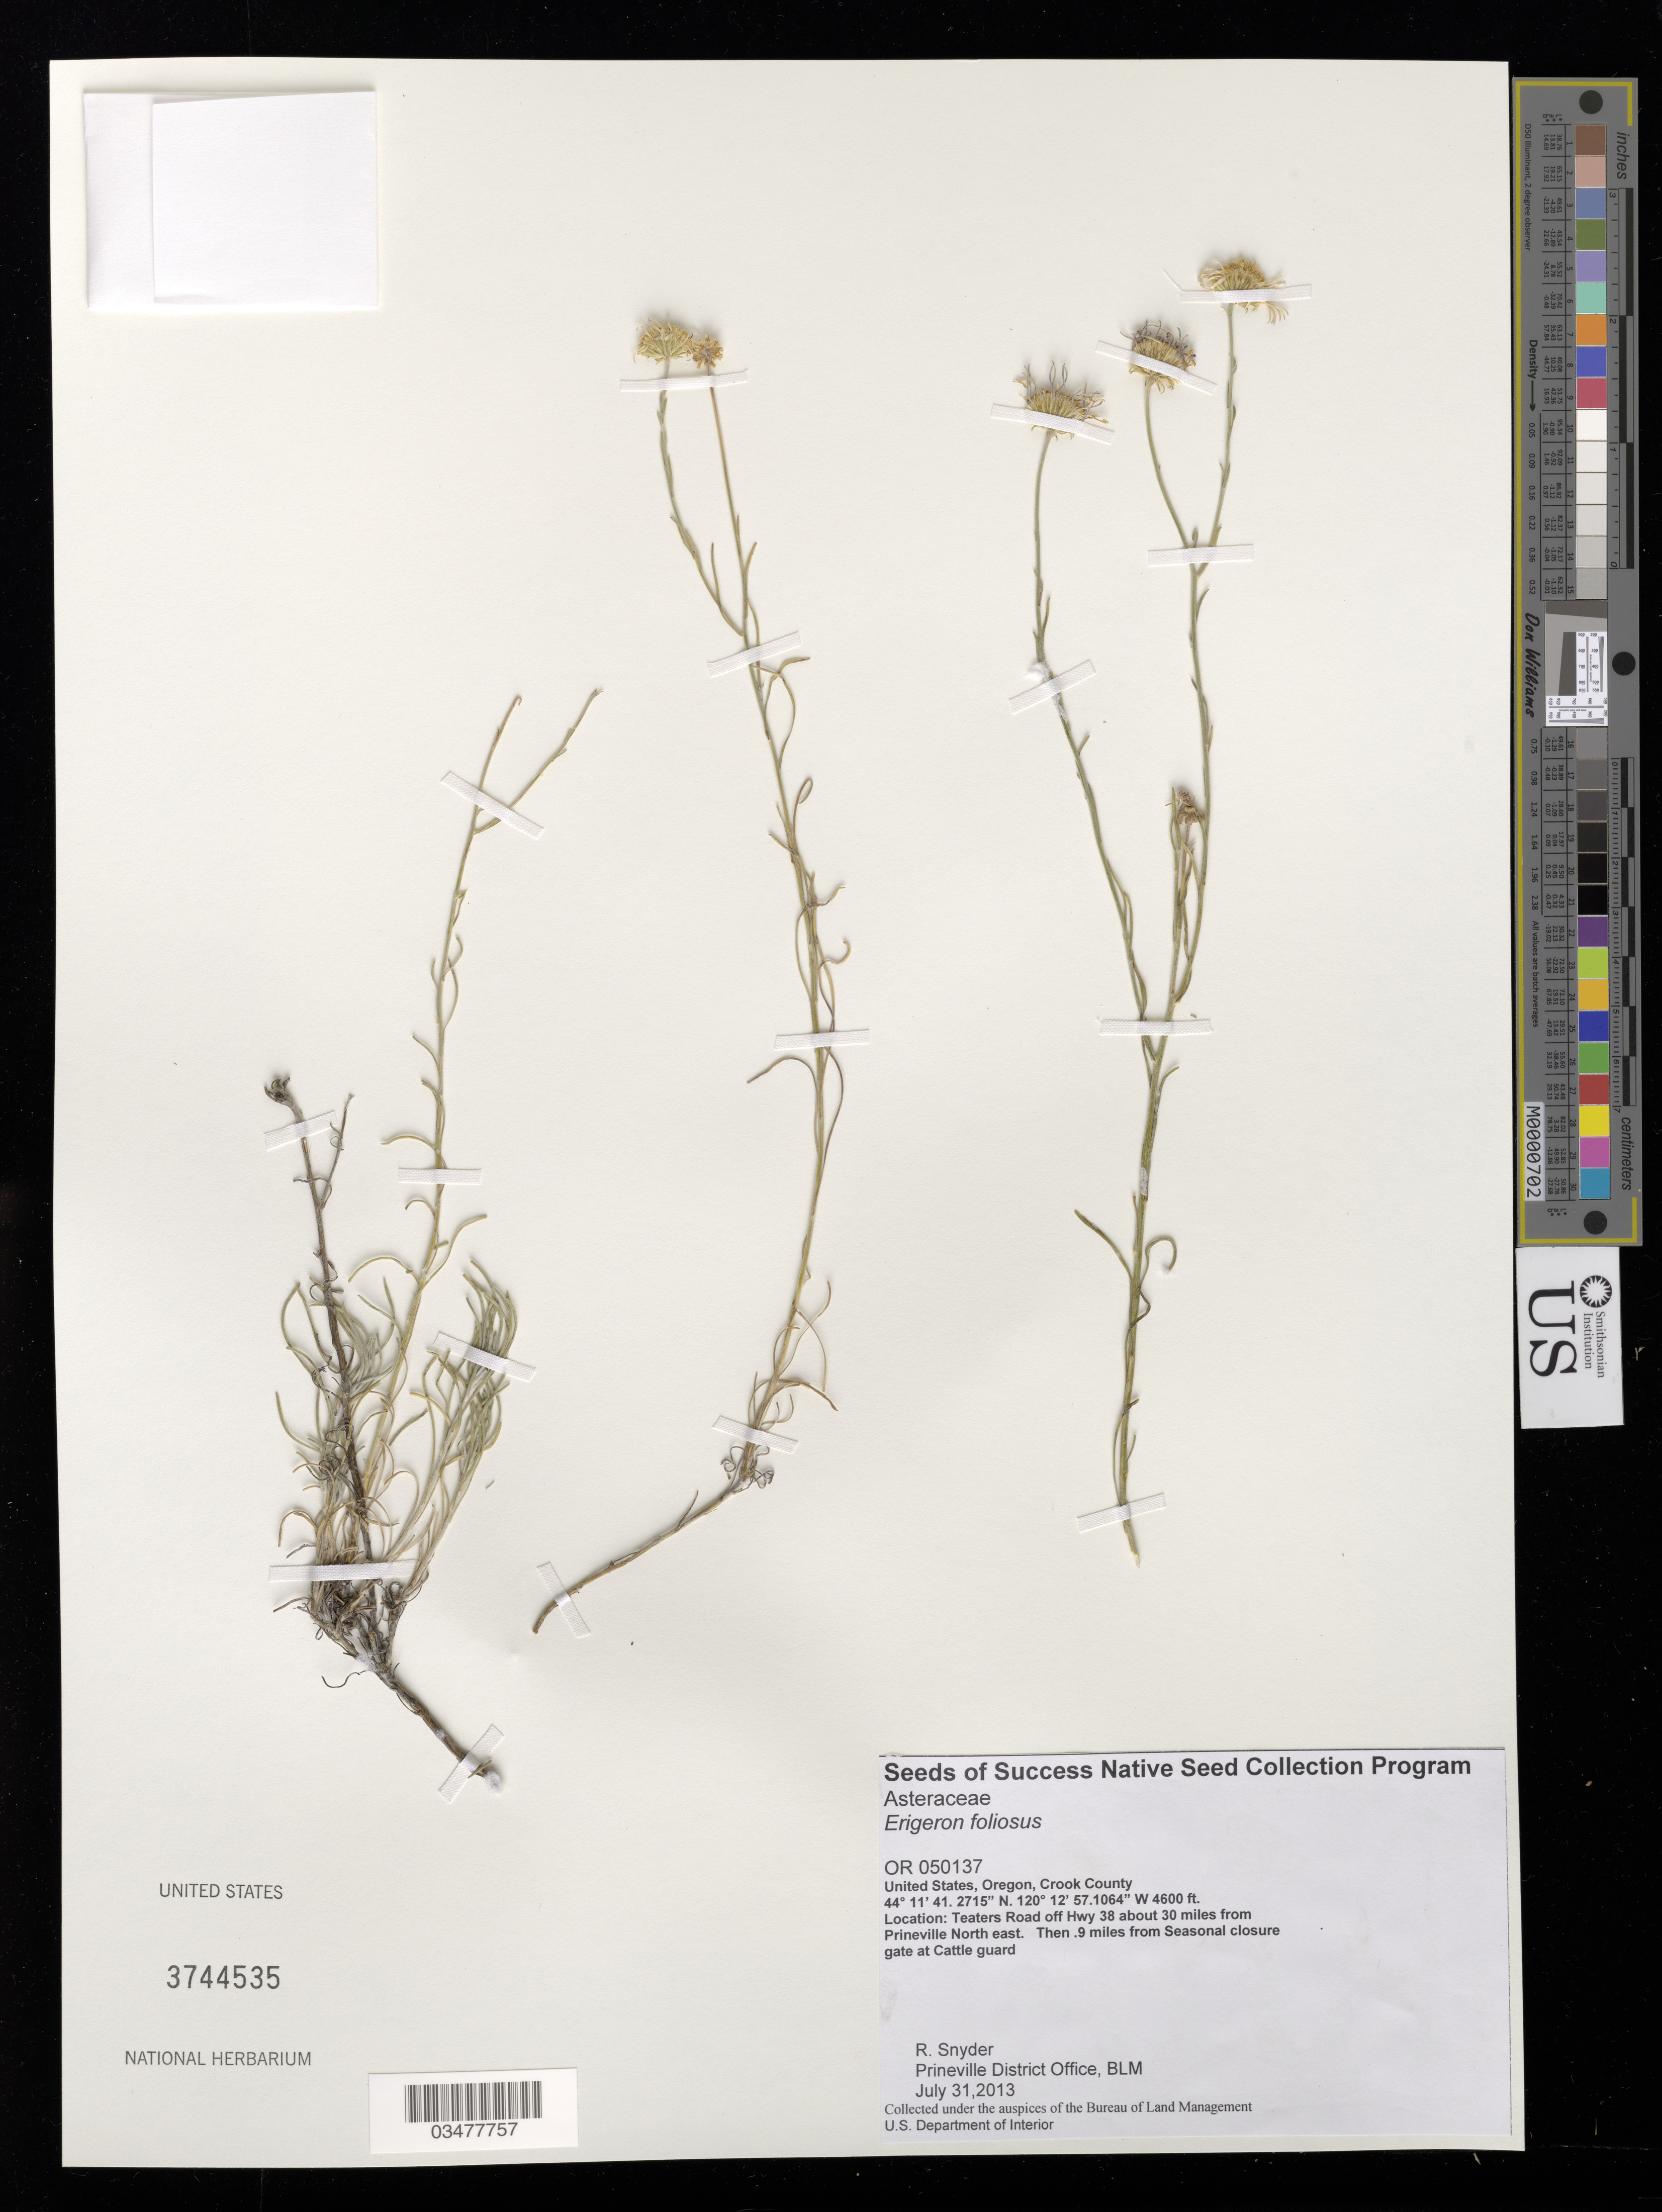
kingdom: Plantae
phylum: Tracheophyta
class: Magnoliopsida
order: Asterales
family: Asteraceae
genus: Erigeron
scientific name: Erigeron foliosus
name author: Nutt.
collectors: R. Snyder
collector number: OR 050 137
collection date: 2013-07-31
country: United States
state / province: Oregon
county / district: Crook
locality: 30 mi E from Prineville North, 0.9 mi. from Seasonal gate at Cattle guard.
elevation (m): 1402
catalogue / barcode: US 3744535